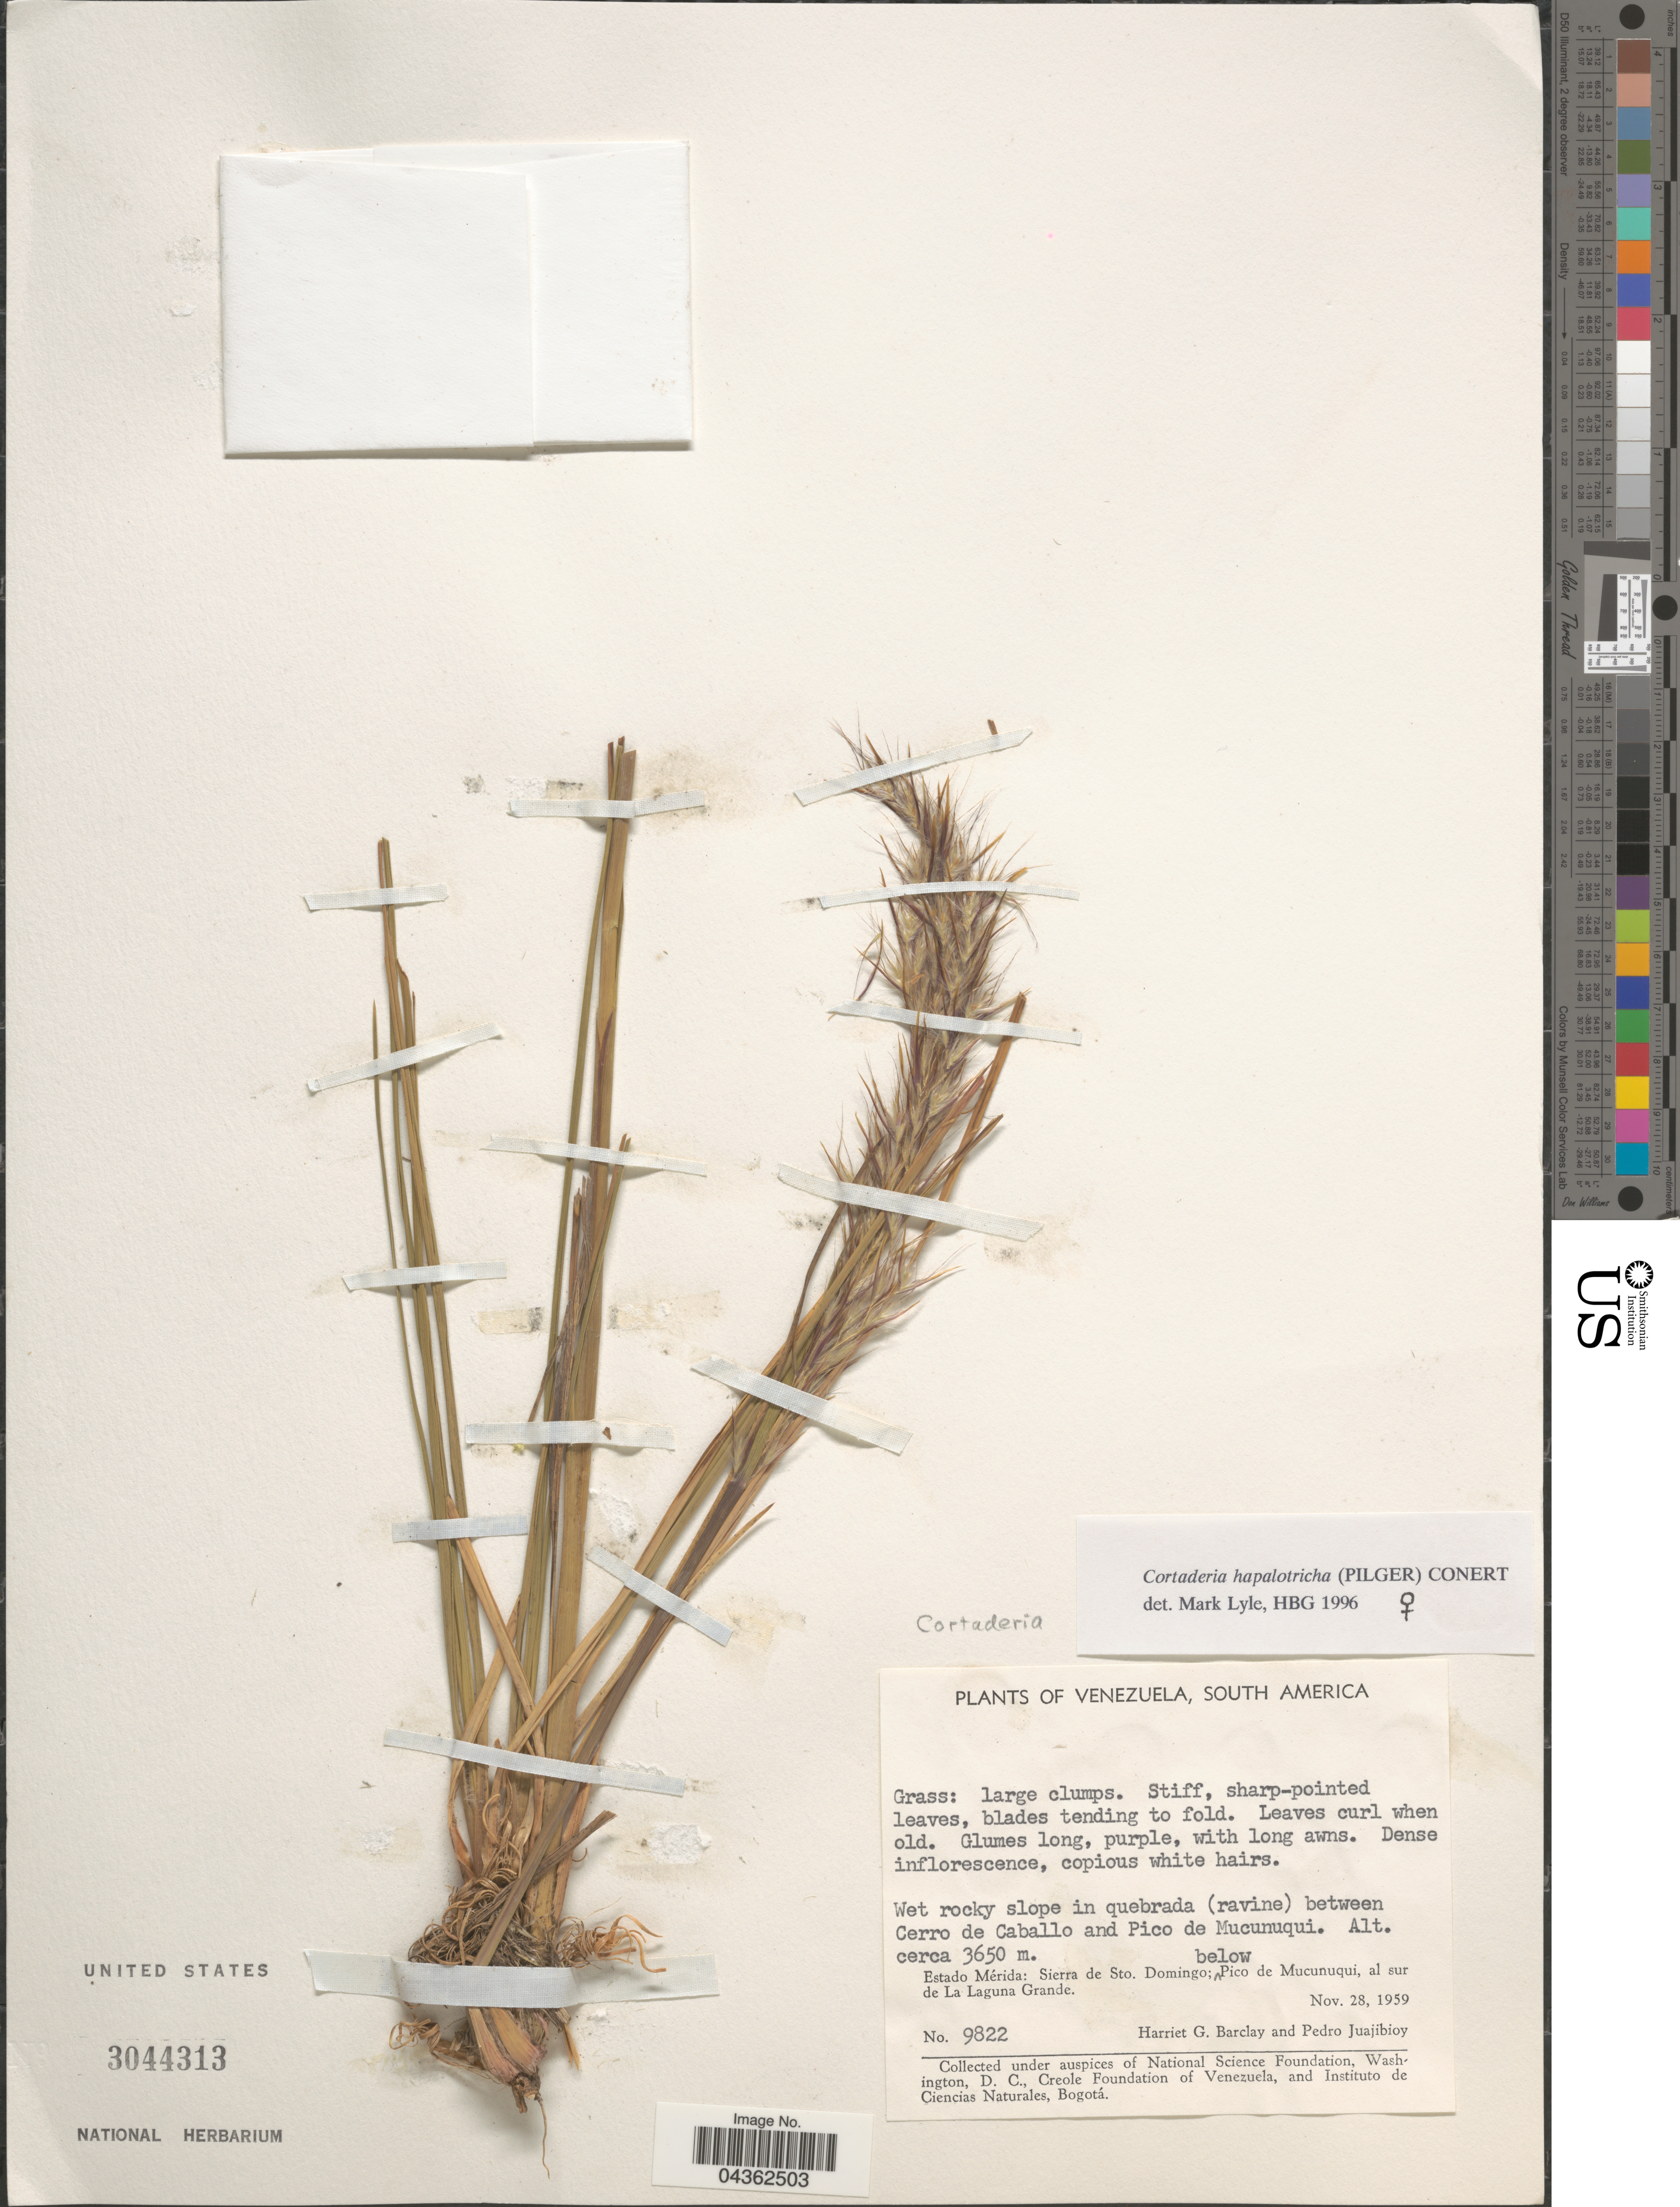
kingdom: Plantae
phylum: Tracheophyta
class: Liliopsida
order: Poales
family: Poaceae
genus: Cortaderia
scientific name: Cortaderia hapalotricha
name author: (Pilg.) Conert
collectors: H. G. Barclay & P. Juajibioy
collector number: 9822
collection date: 1959-11-28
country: Venezuela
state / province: Merida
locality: In quebrada (ravine) between Cerro de Caballo and Pico de Mucunuqui. Sierra de Sto. Domingo; below Pico de Mucunuqui, al sur de La Laguna Grande.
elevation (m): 3650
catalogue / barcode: US 3044313